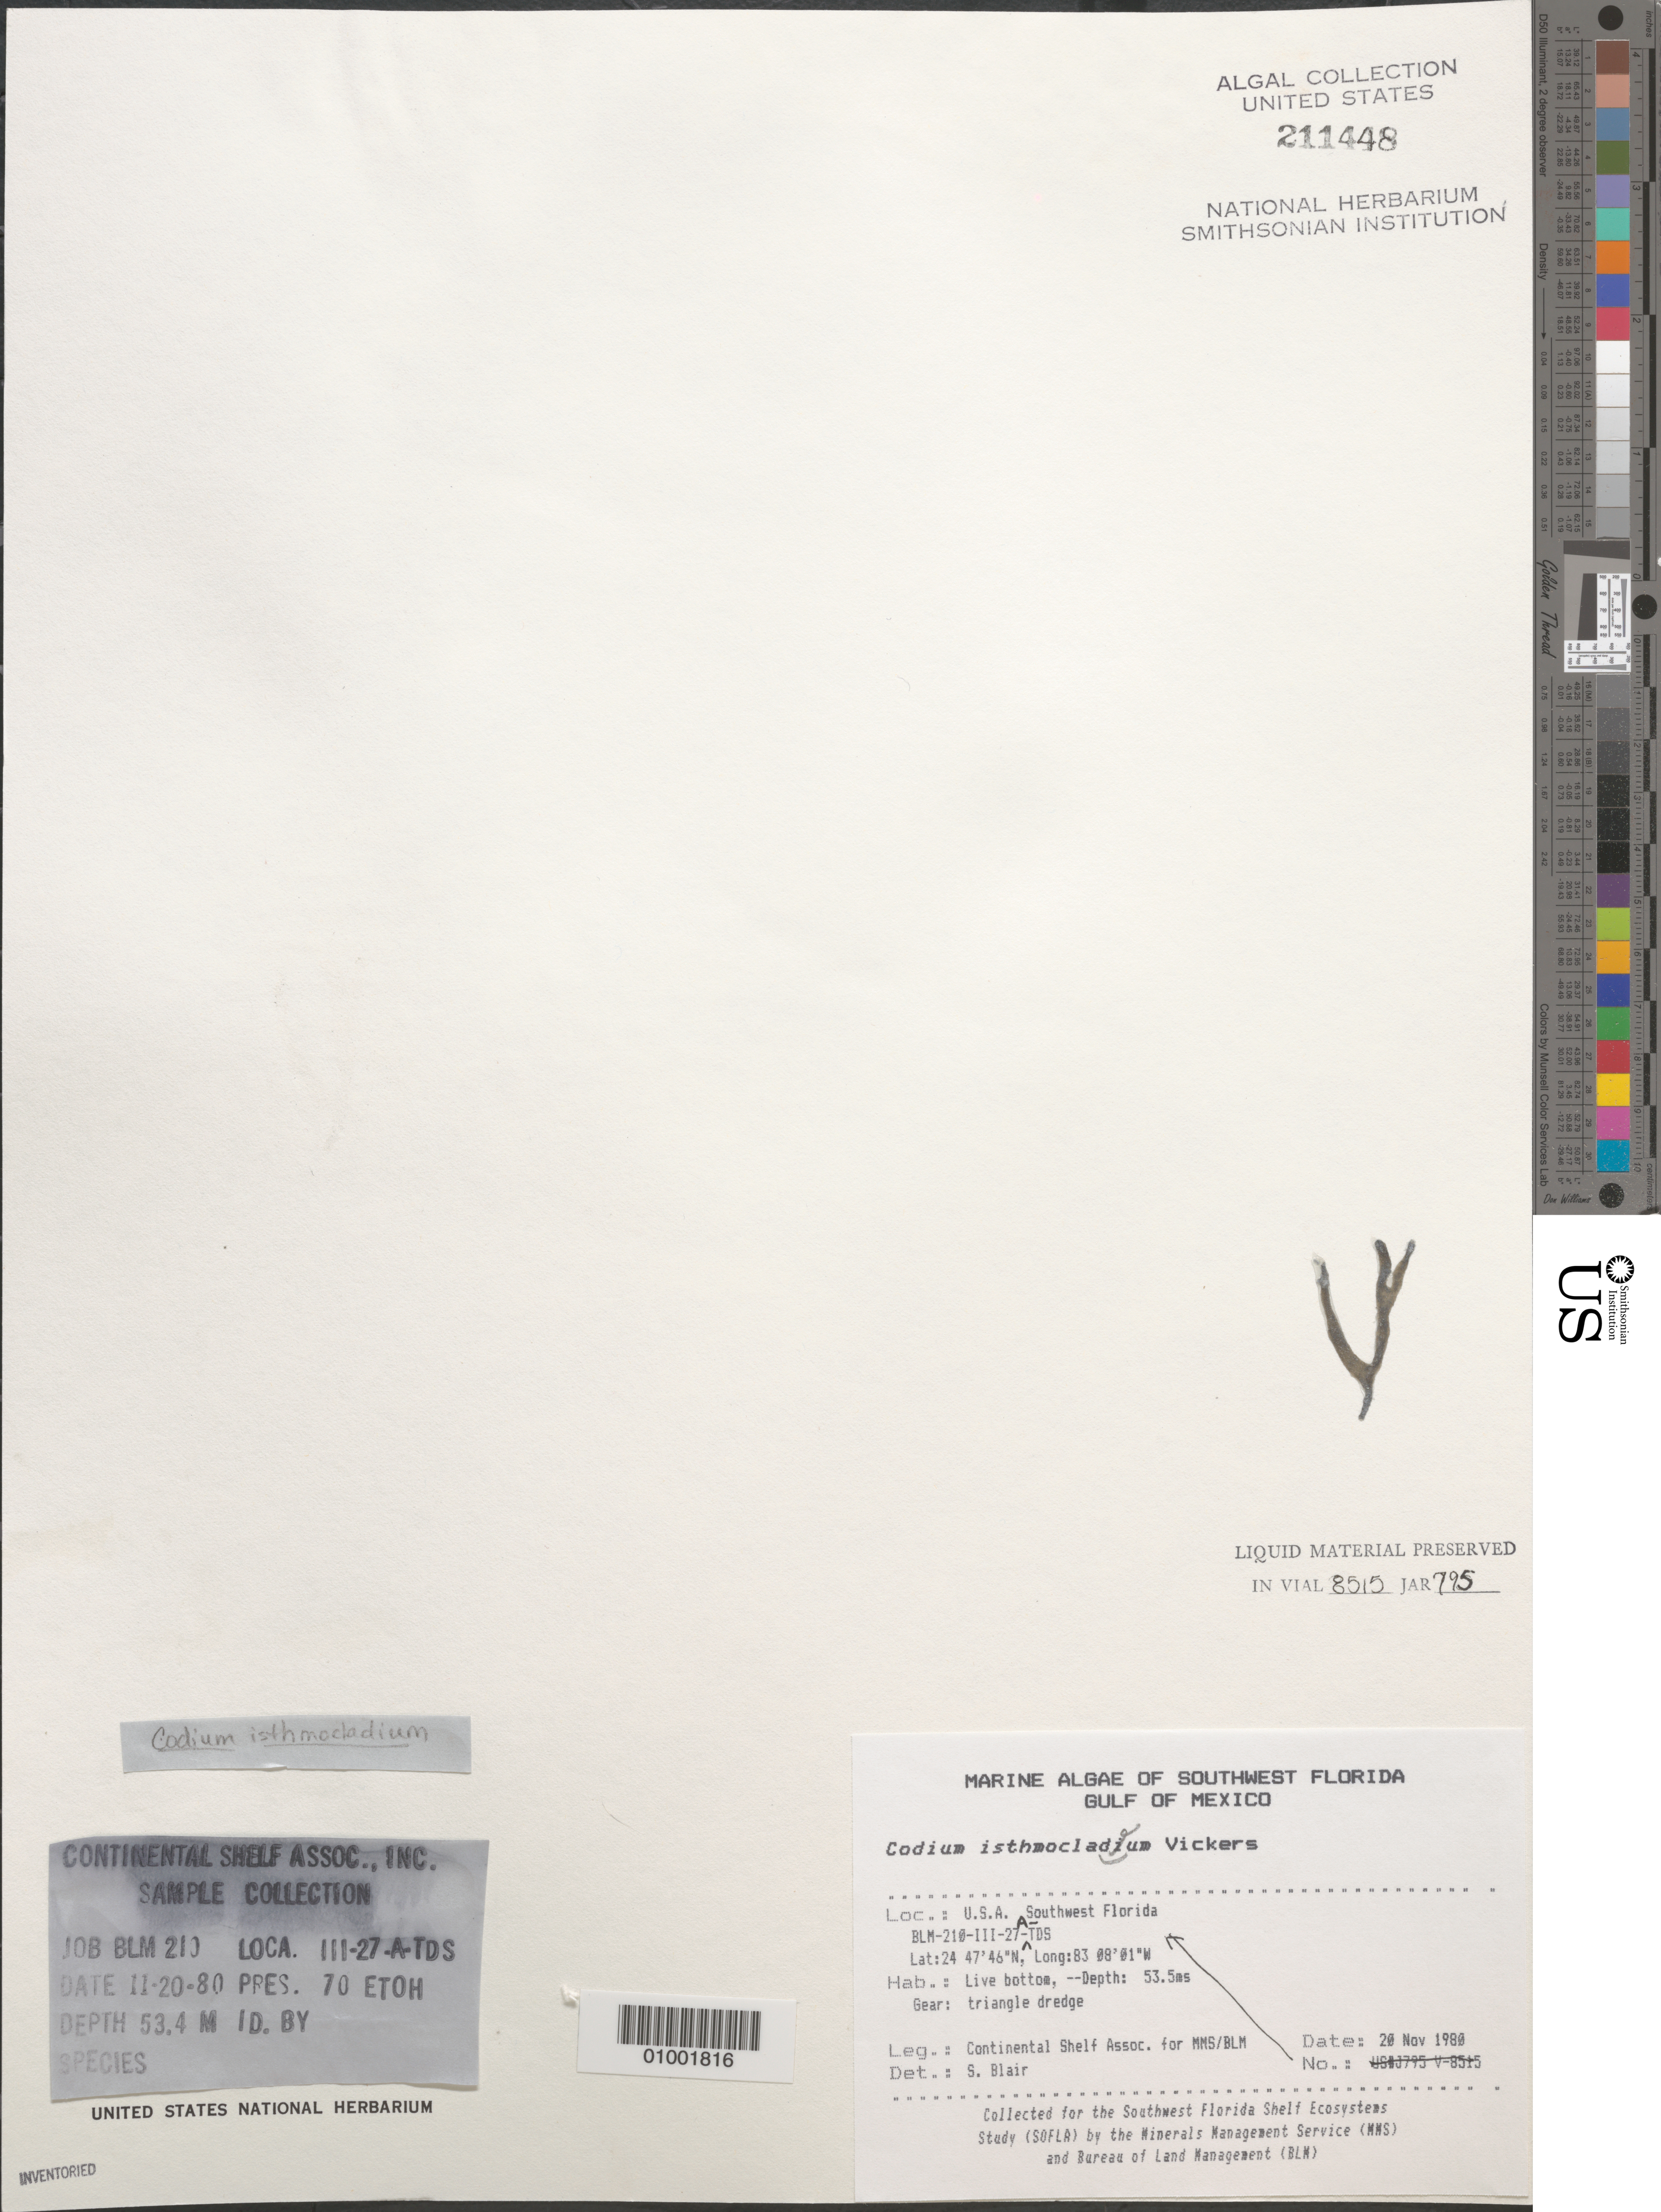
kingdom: Plantae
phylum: Chlorophyta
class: Ulvophyceae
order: Bryopsidales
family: Codiaceae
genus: Codium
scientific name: Codium isthmocladum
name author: Vickers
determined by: Blair, S. M.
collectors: Continental Shelf Associates for the MMS/BLM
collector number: BLM-210-III-27-A-TDS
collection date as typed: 20 Nov 1980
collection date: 1980-11-20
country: United States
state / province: Florida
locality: Gulf of Mexico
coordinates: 24 47'46"N, 83 08'01"W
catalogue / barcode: US 211448